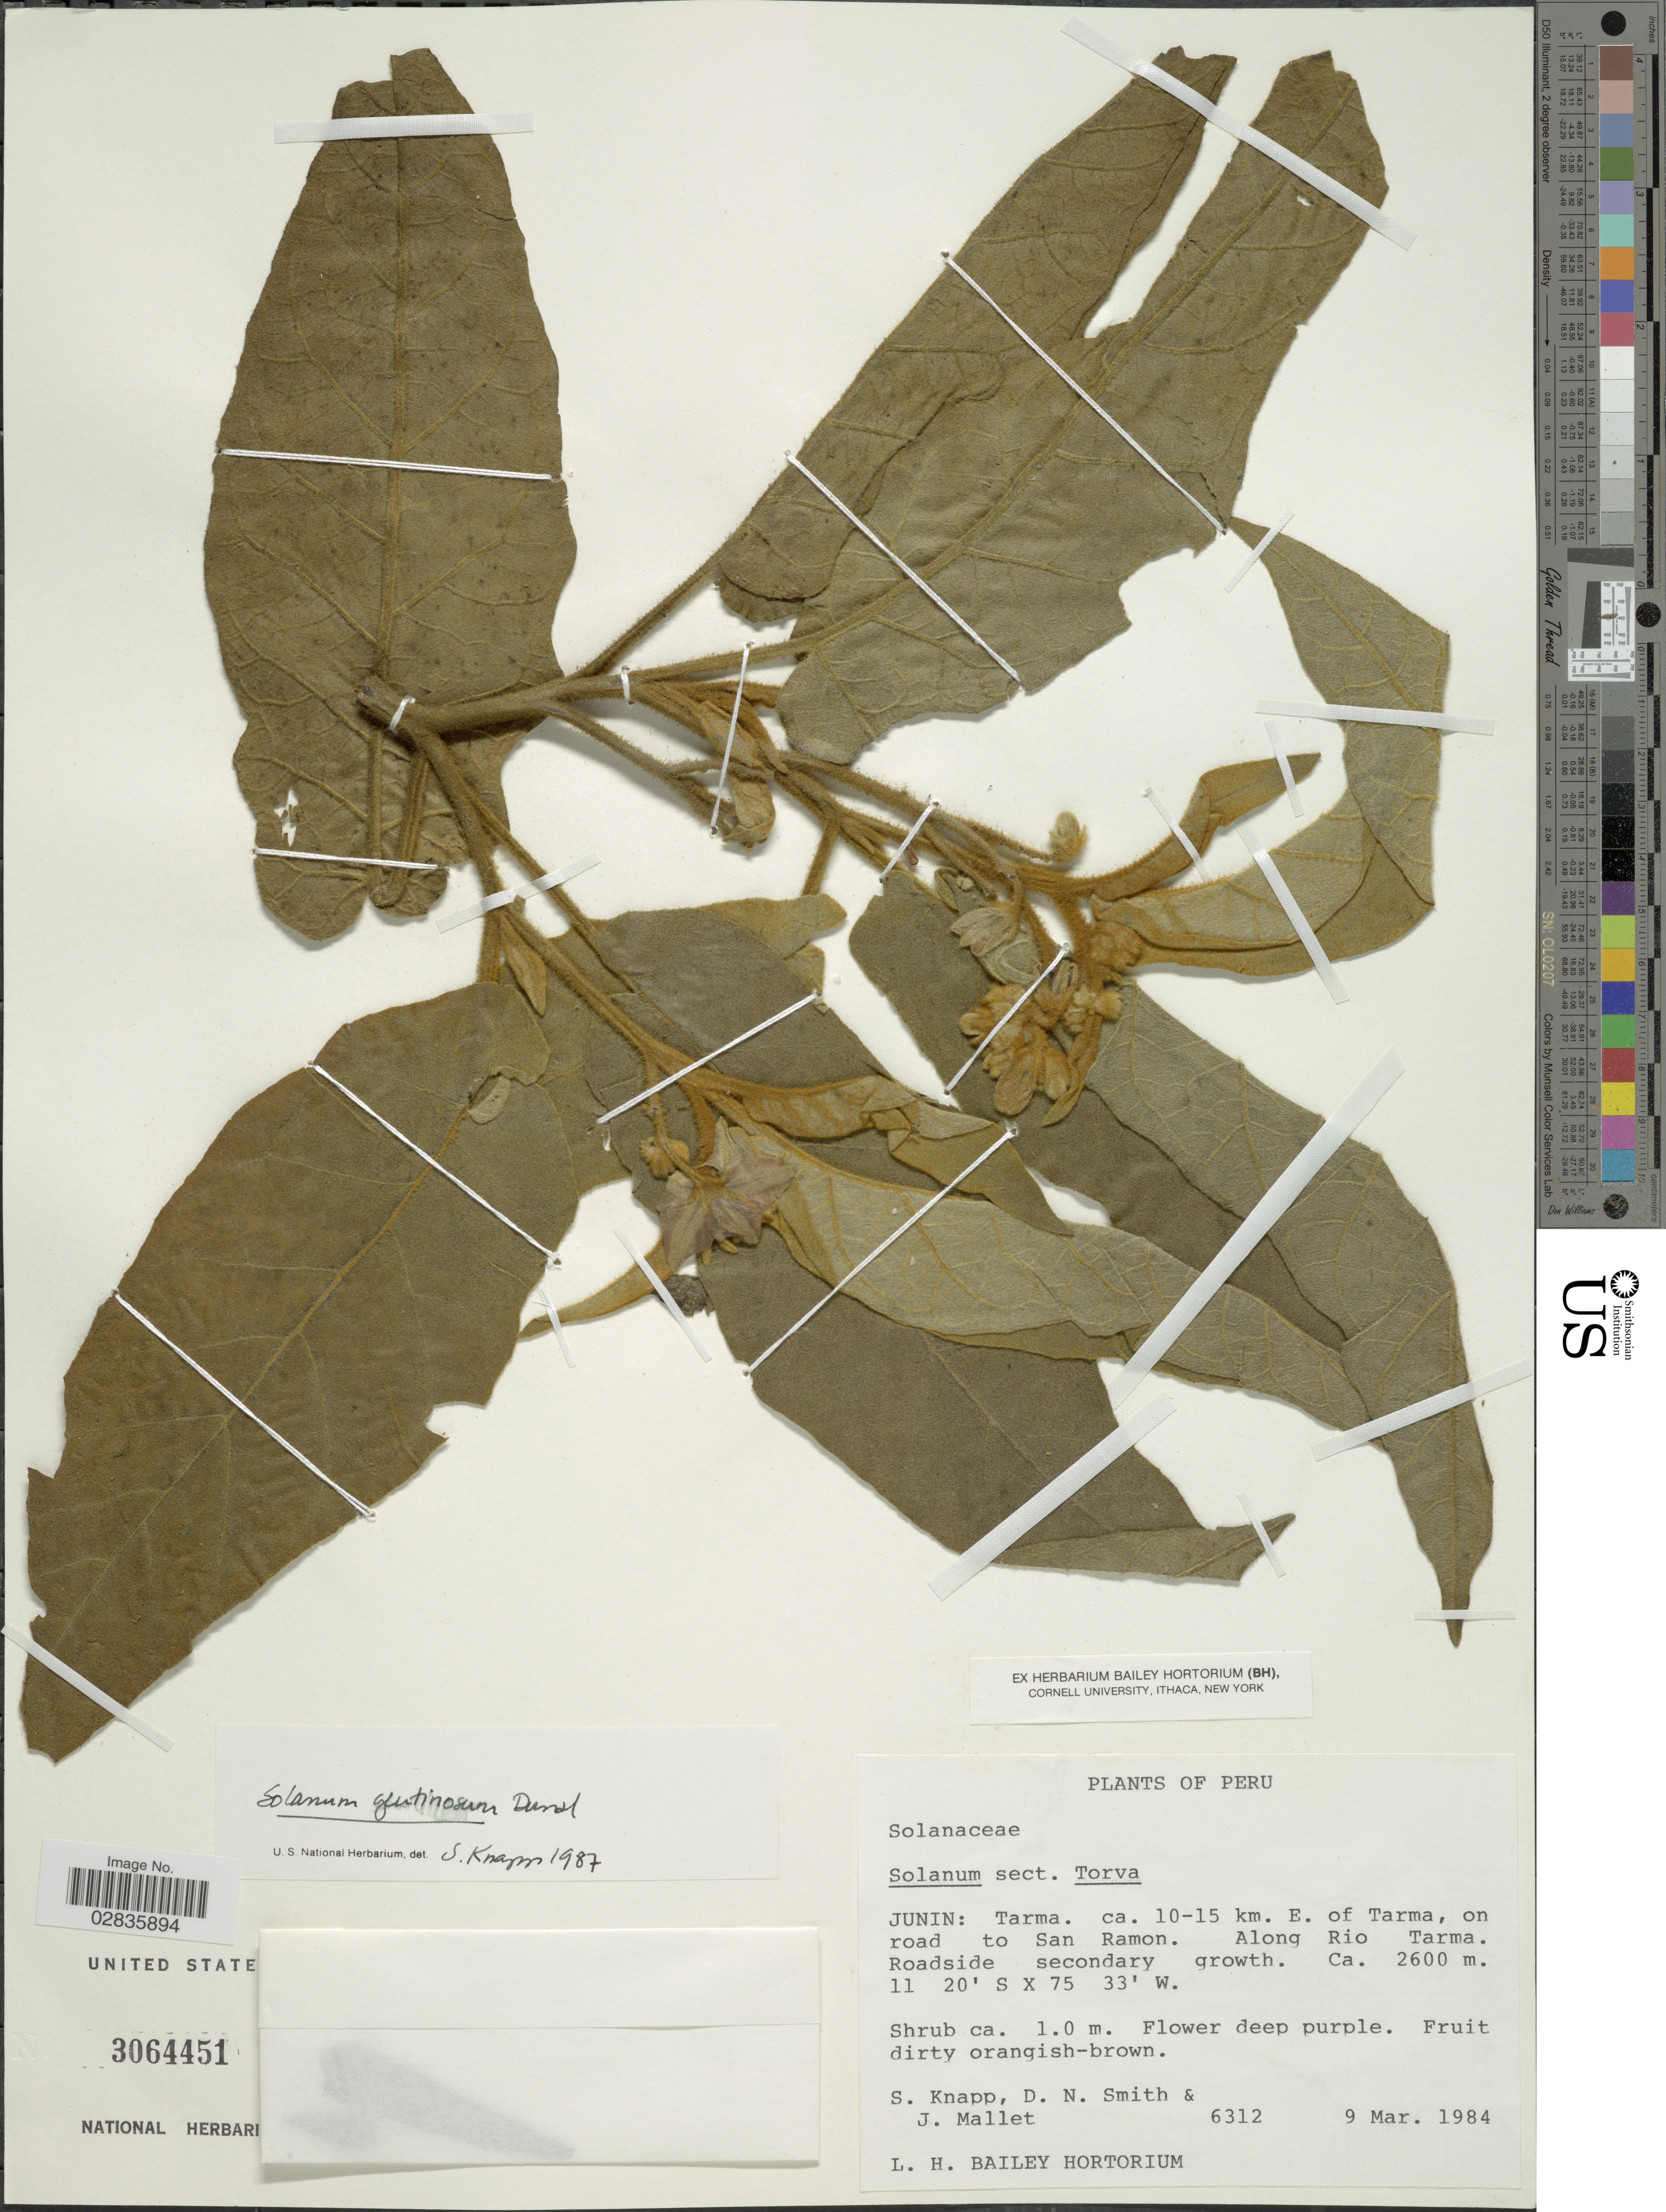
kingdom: Plantae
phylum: Tracheophyta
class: Magnoliopsida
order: Solanales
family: Solanaceae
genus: Solanum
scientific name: Solanum glutinosum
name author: Dunal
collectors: S. Knapp, D. Smith & J. Mallet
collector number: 6312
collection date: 1984-03-09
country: Peru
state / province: Junín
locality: Tarma. ca. 10-15 km. E. of Tarma, on road to San Ramon. Along Rio Tarma.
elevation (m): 2600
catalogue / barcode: US 3064451